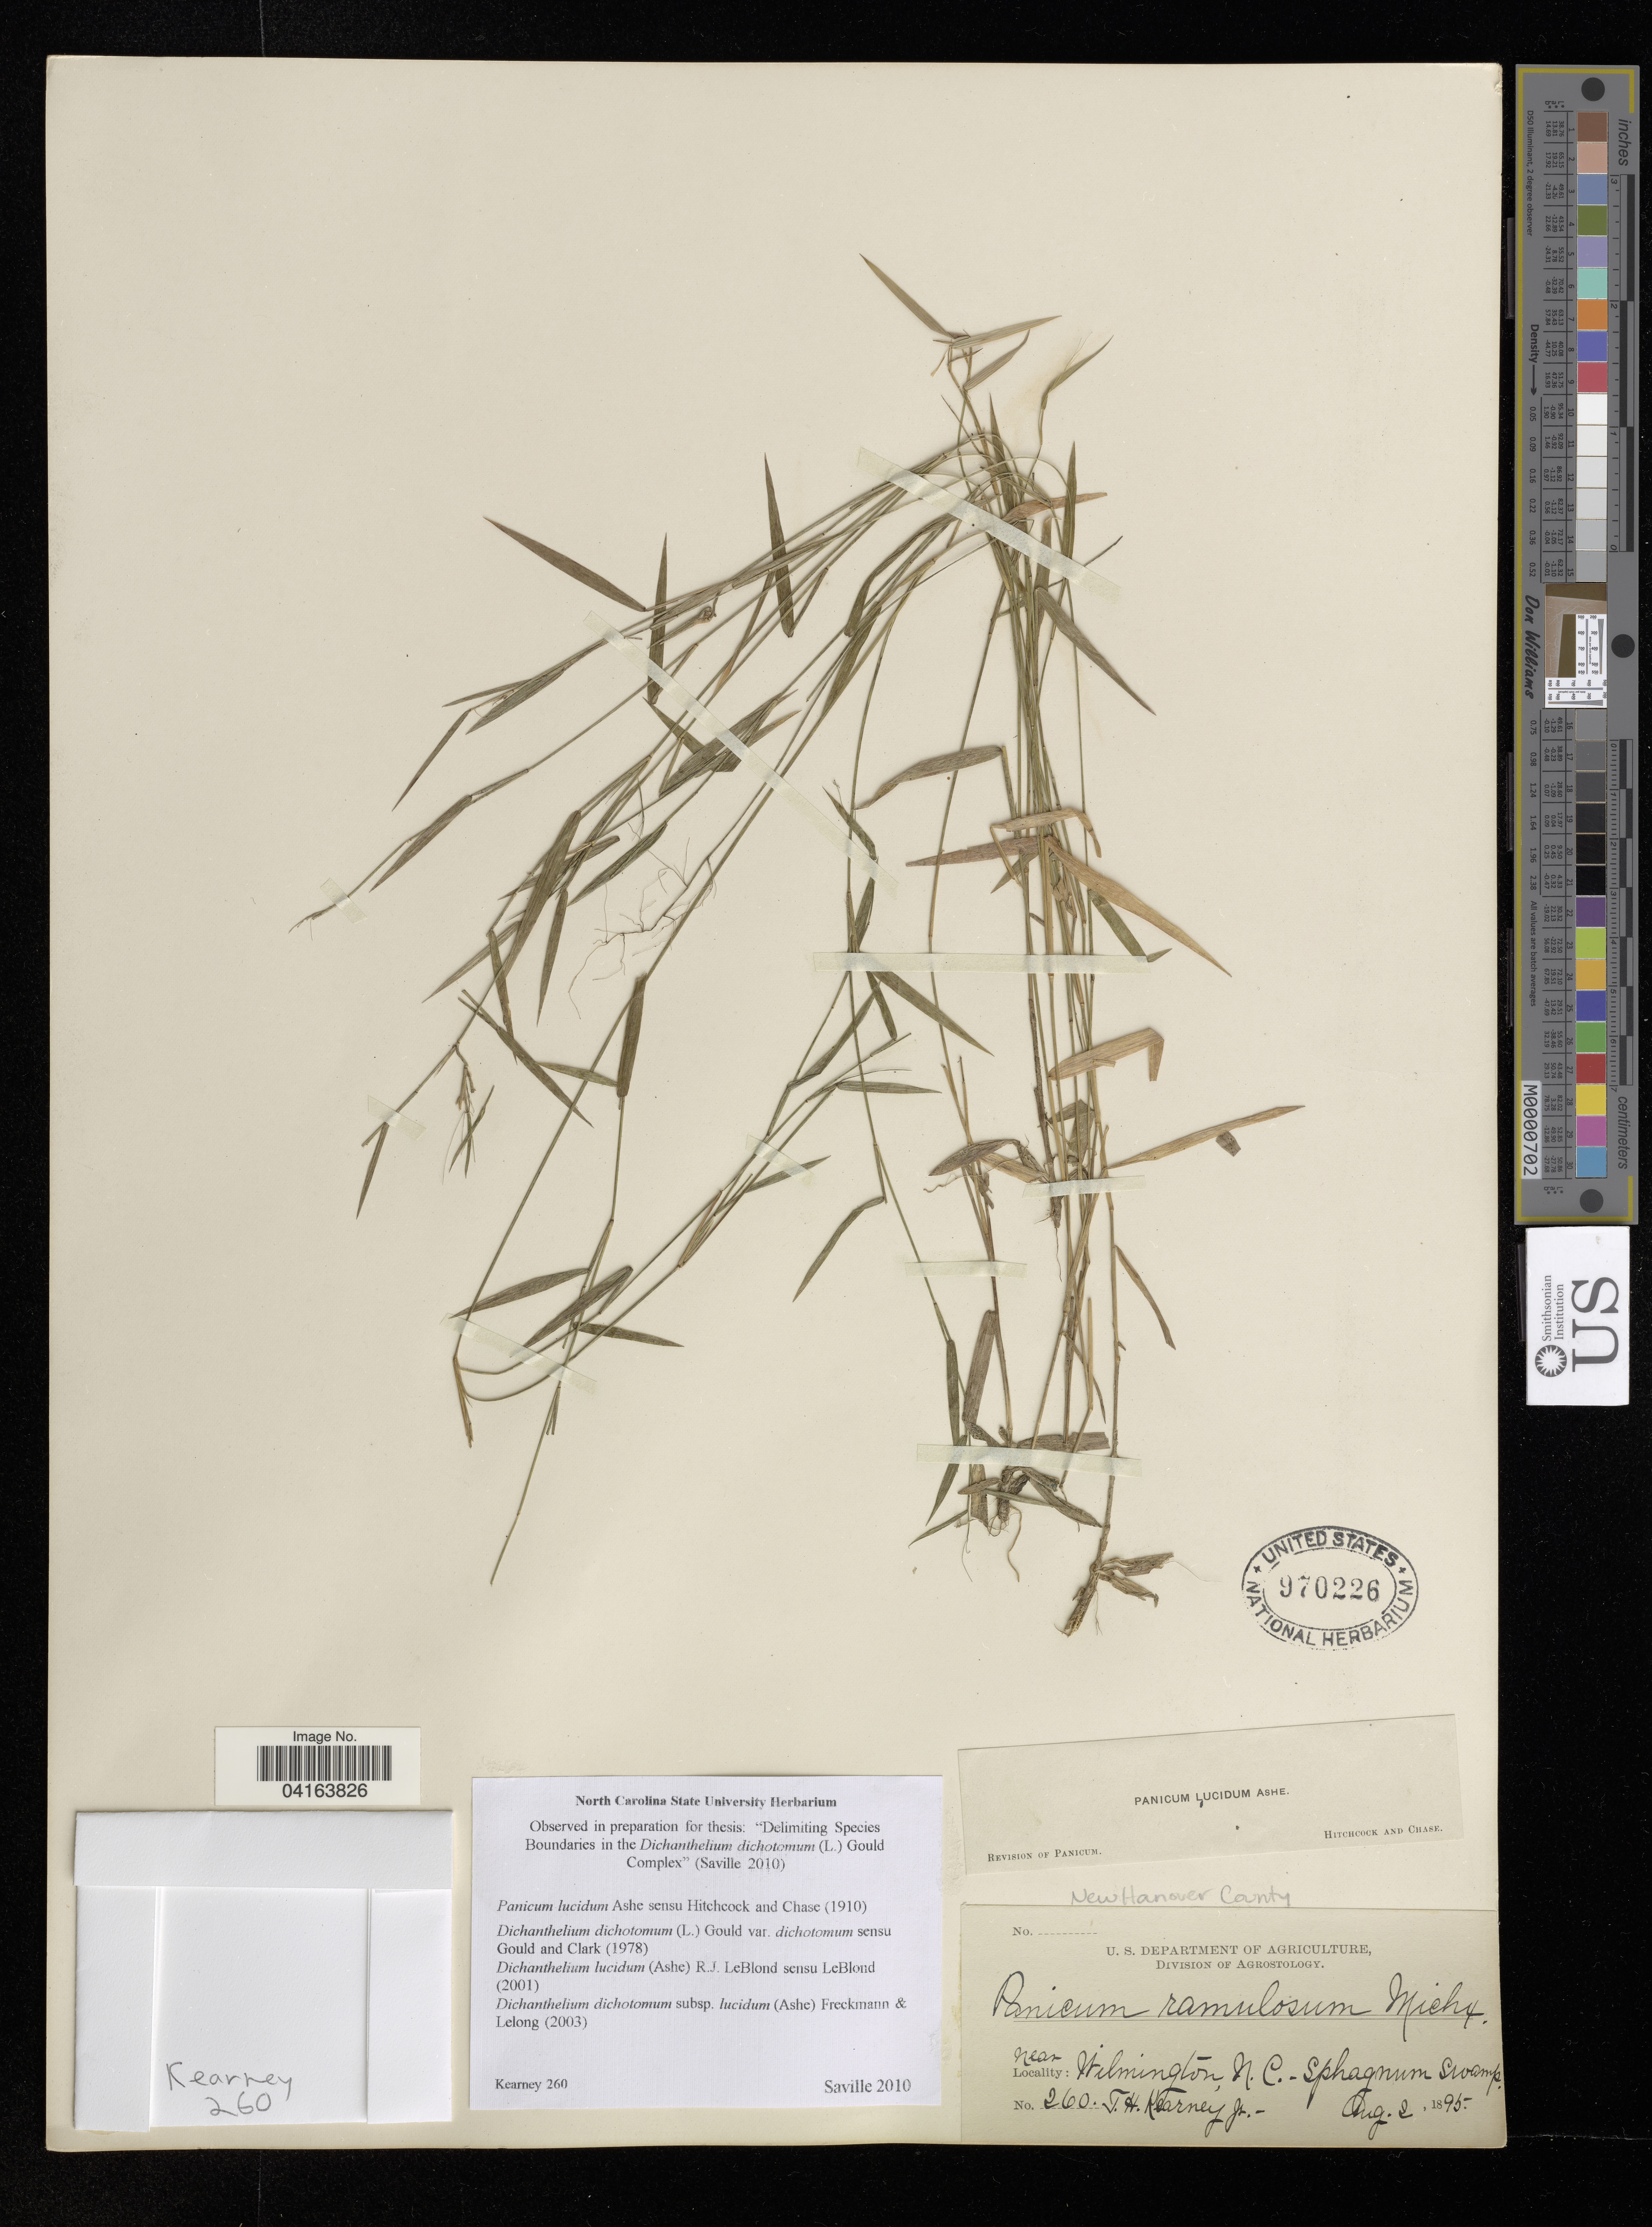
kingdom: Plantae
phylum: Tracheophyta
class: Liliopsida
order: Poales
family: Poaceae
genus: Dichanthelium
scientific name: Dichanthelium dichotomum subsp. lucidum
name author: (Ashe) Freckmann & Lelong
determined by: Saville, A. C., (NCSC), North Carolina State University (UNITED STATES)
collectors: T. H. Kearney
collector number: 260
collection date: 1895-08-02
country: United States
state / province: North Carolina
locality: New Hanover County. Near Wilmington. Sphagnum Swamp.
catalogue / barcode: US 970226